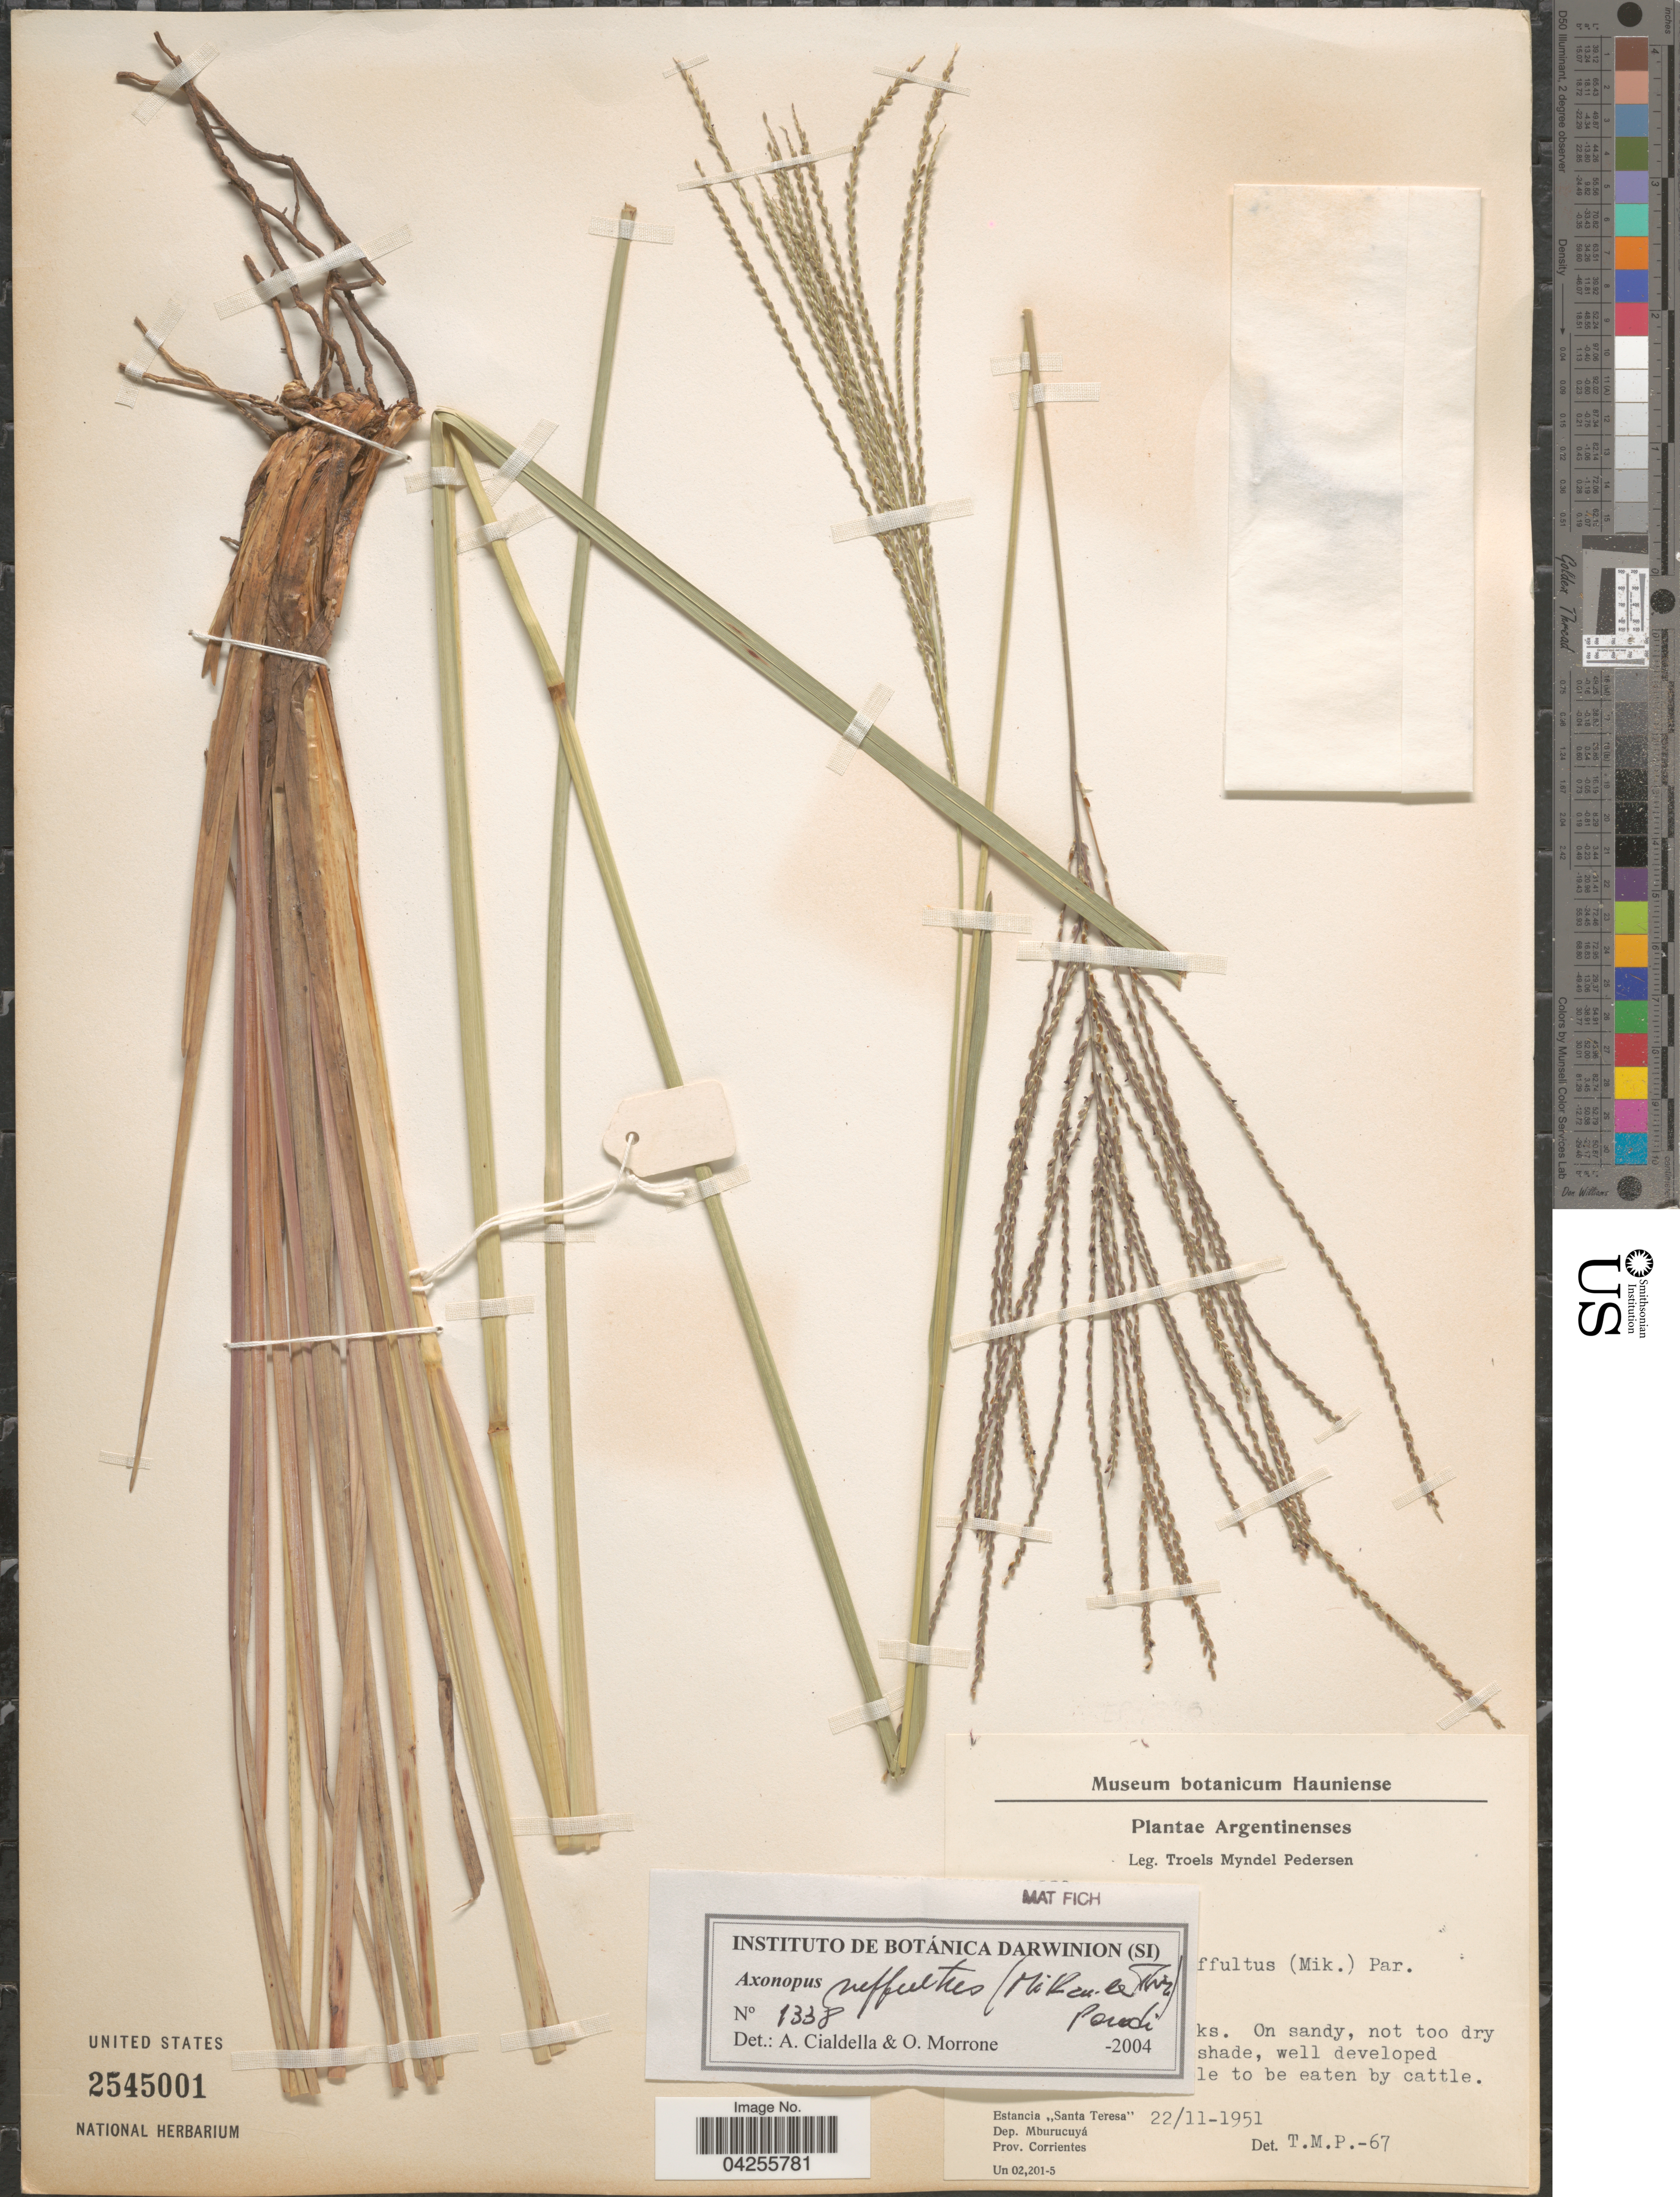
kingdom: Plantae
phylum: Tracheophyta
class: Liliopsida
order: Poales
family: Poaceae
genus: Axonopus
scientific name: Axonopus suffultus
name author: (Nees) Kuhlm.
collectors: T. Pederson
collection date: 1951-11-22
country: Argentina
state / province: Corrientes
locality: Estancia "Santa Teresa". Dep. Mburucuyá.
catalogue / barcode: US 2545001